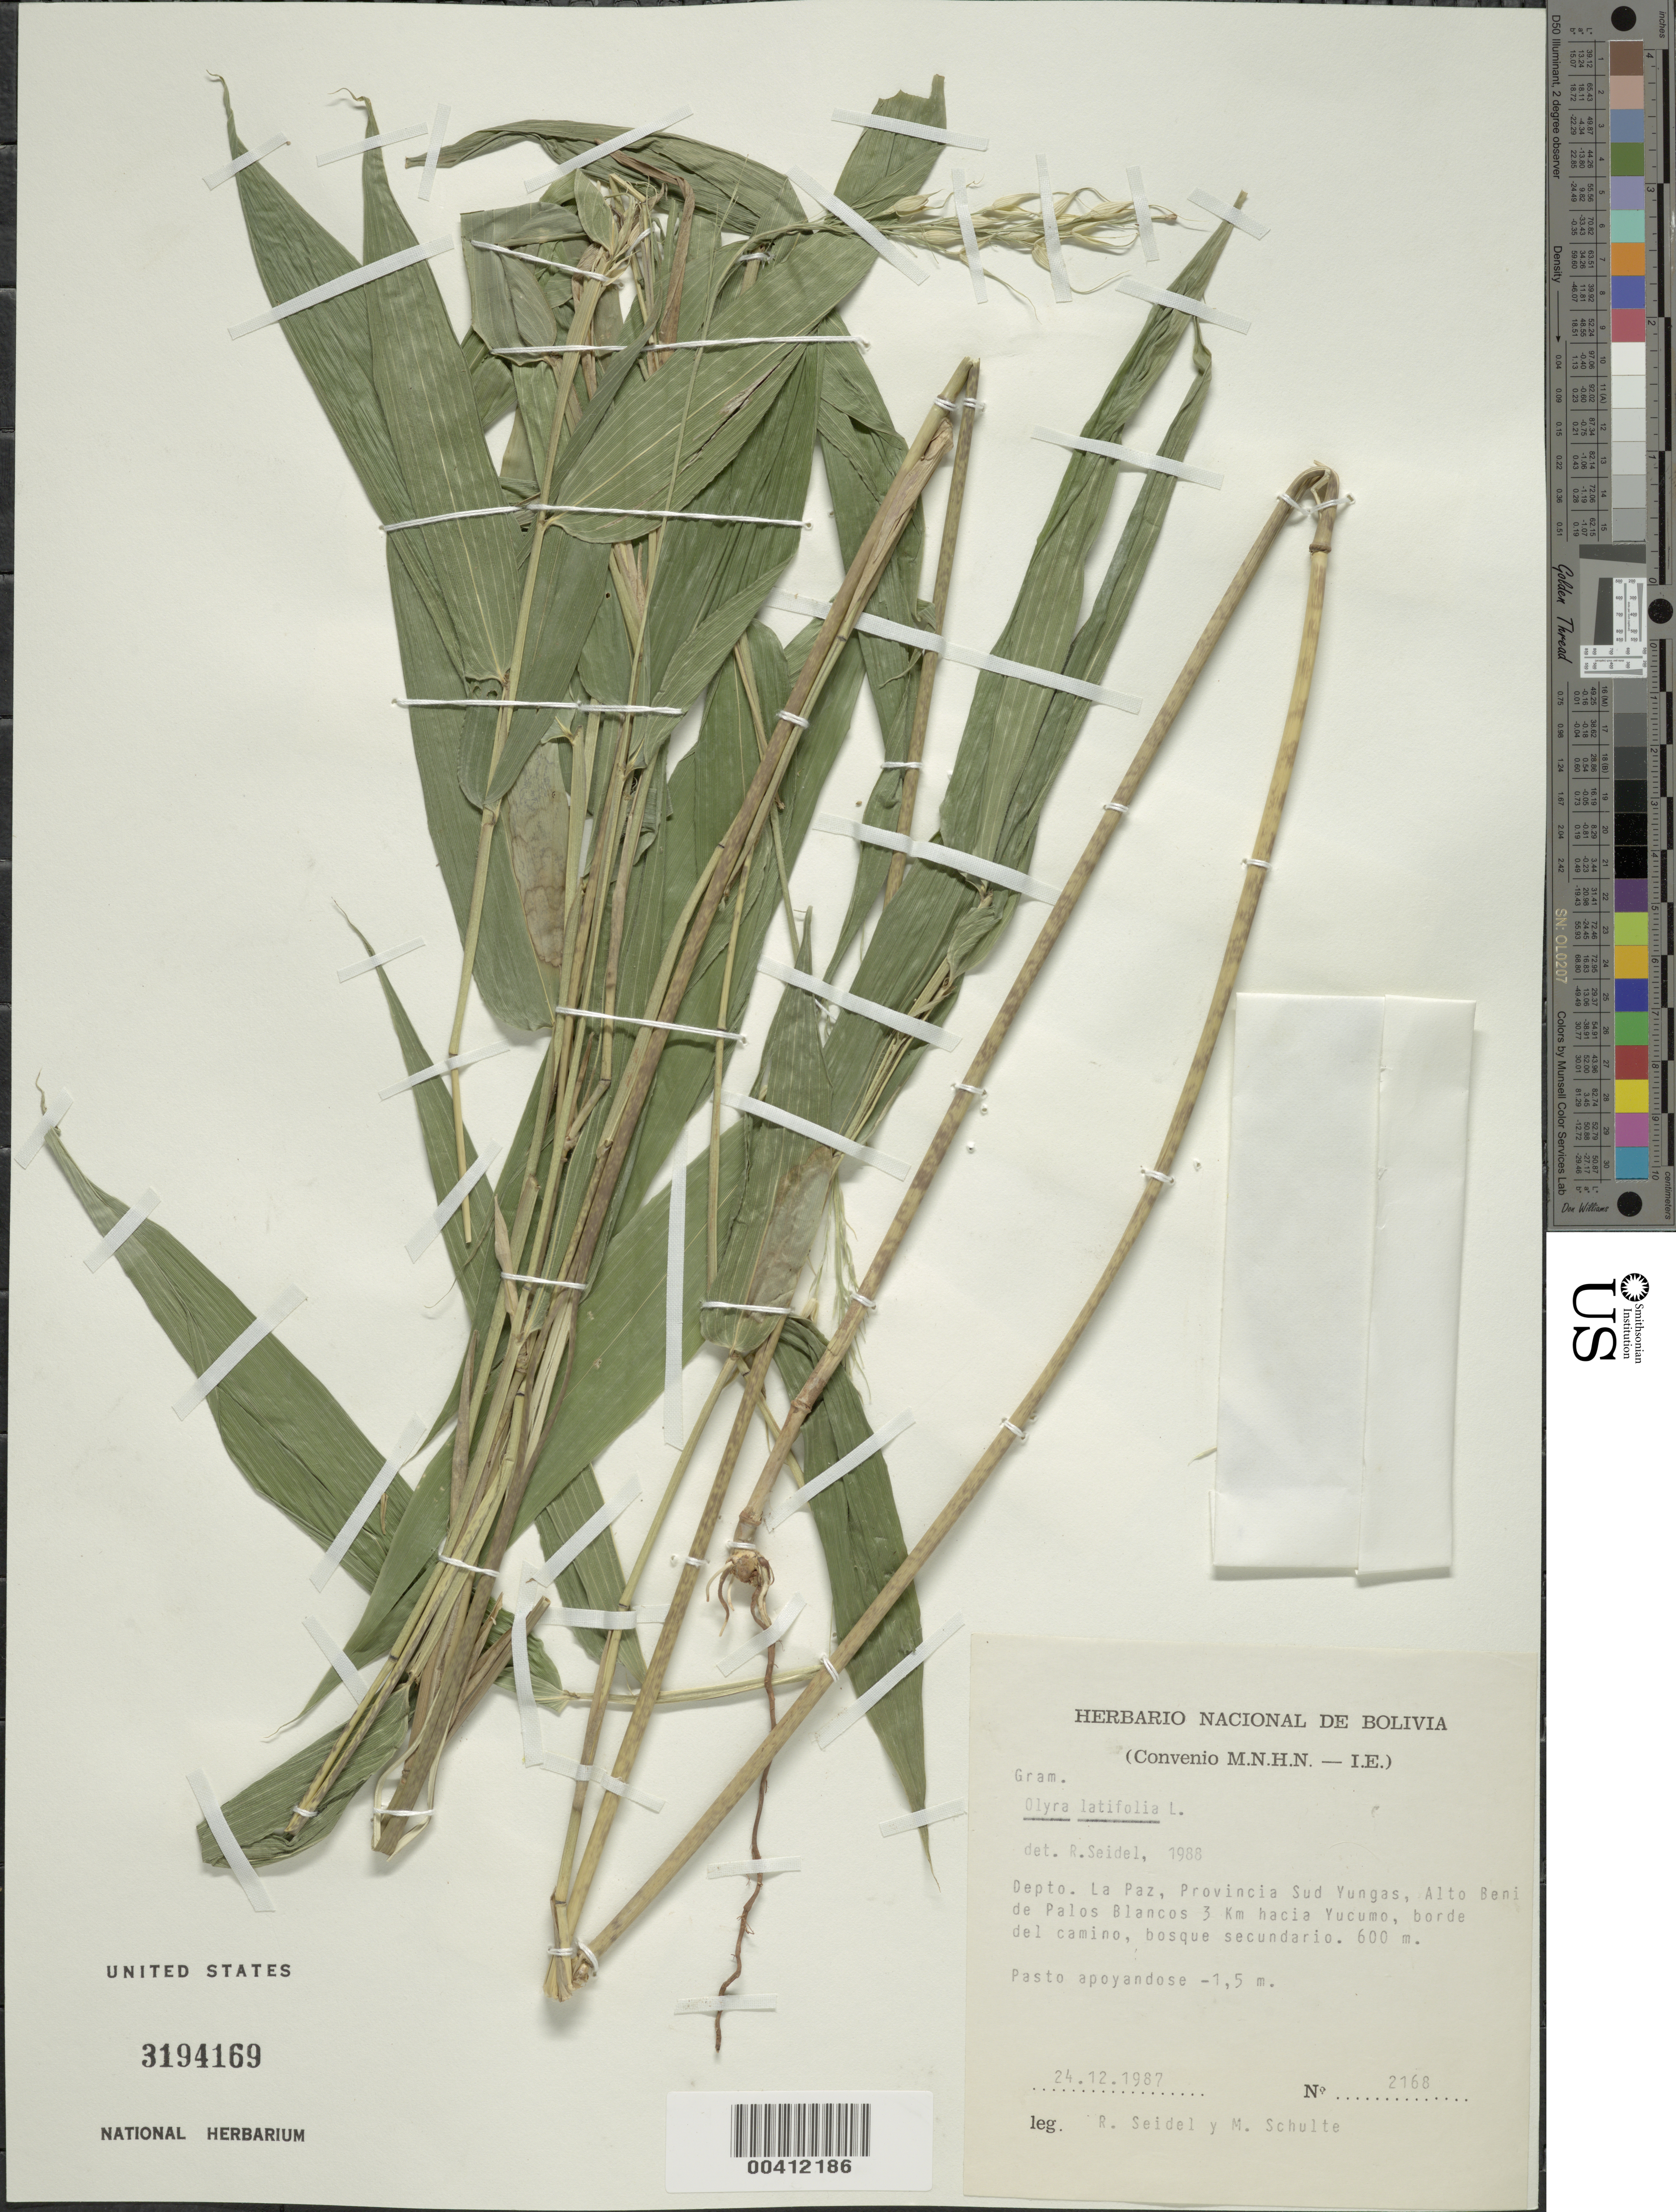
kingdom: Plantae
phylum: Tracheophyta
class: Liliopsida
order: Poales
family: Poaceae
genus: Olyra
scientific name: Olyra latifolia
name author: L.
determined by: Seidel, R.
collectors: R. Seidel & M. Schulte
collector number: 2168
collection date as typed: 24 Dec 1987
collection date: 1987-12-24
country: Bolivia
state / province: La Paz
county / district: Sud Yungas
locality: Alto Beni de Palos Blancos 3 km Hacia Yucumo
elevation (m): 600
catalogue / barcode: US 3194169